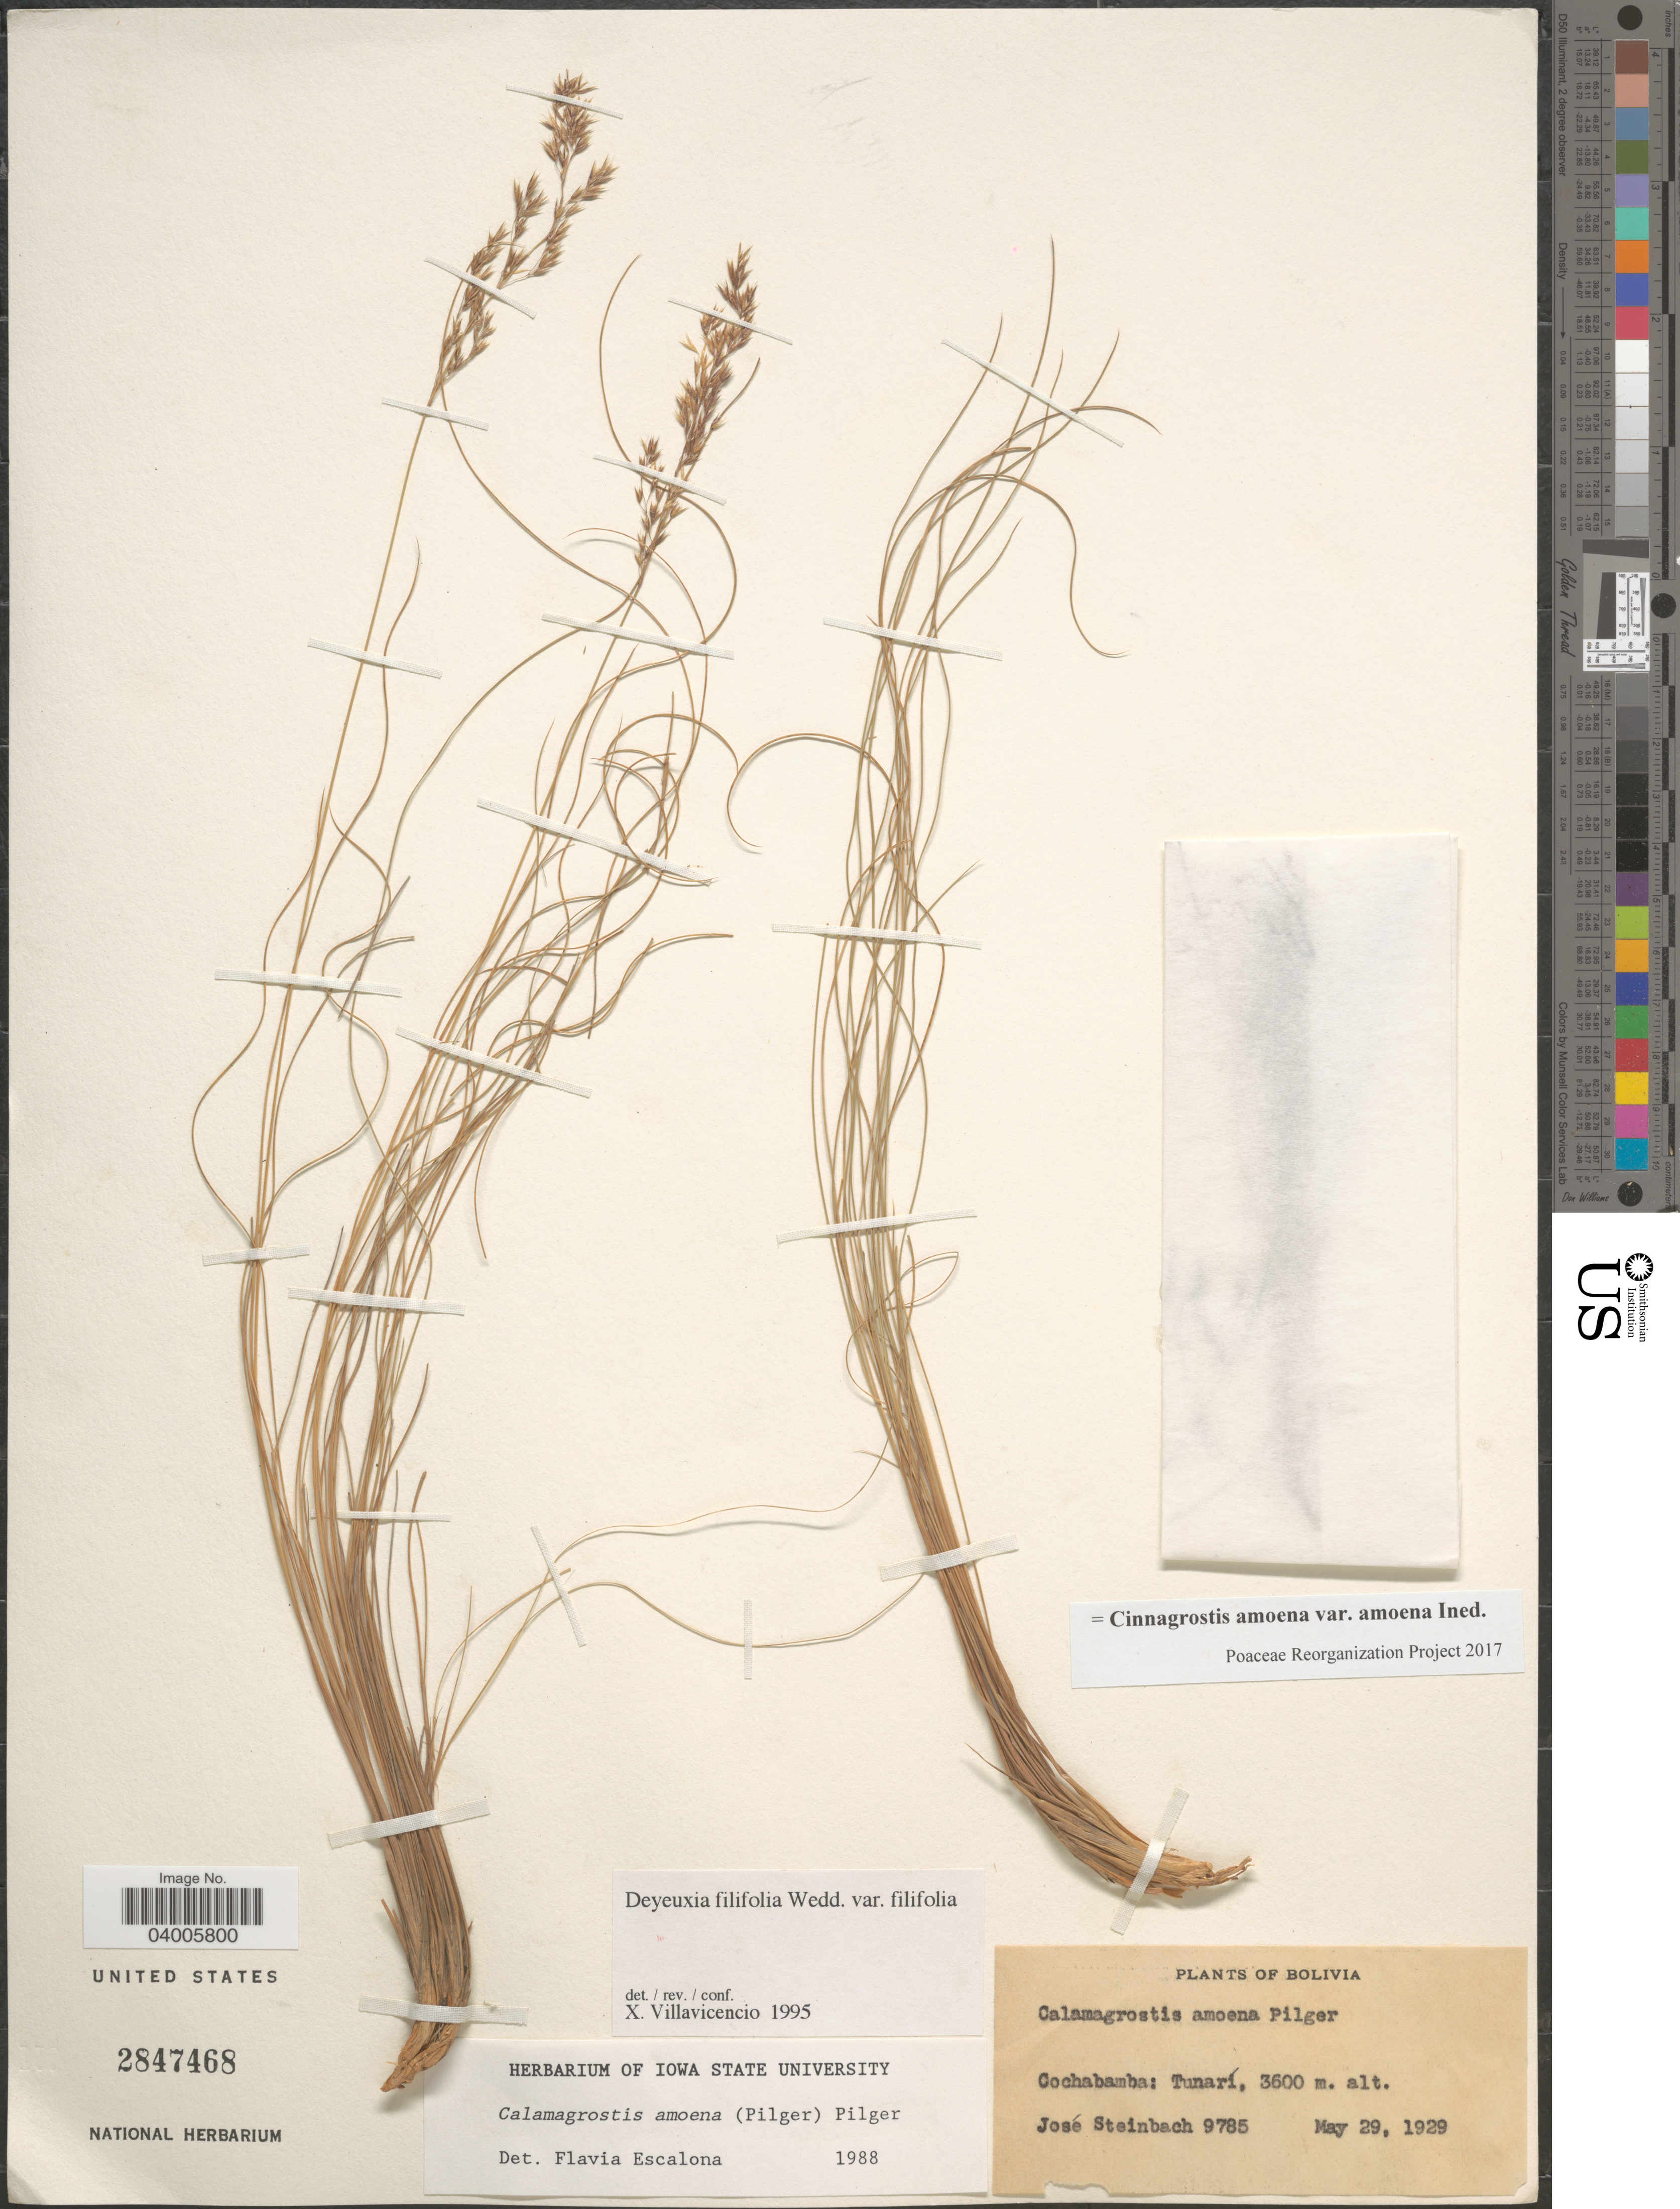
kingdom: Plantae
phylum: Tracheophyta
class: Liliopsida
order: Poales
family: Poaceae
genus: Cinnagrostis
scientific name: Cinnagrostis filifolia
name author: (Wedd.) P.M. Peterson et al.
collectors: J. Steinbach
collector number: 9785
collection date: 1929-05-29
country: Bolivia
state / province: Cochabamba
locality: Tunarí.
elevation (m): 3600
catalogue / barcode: US 2847468